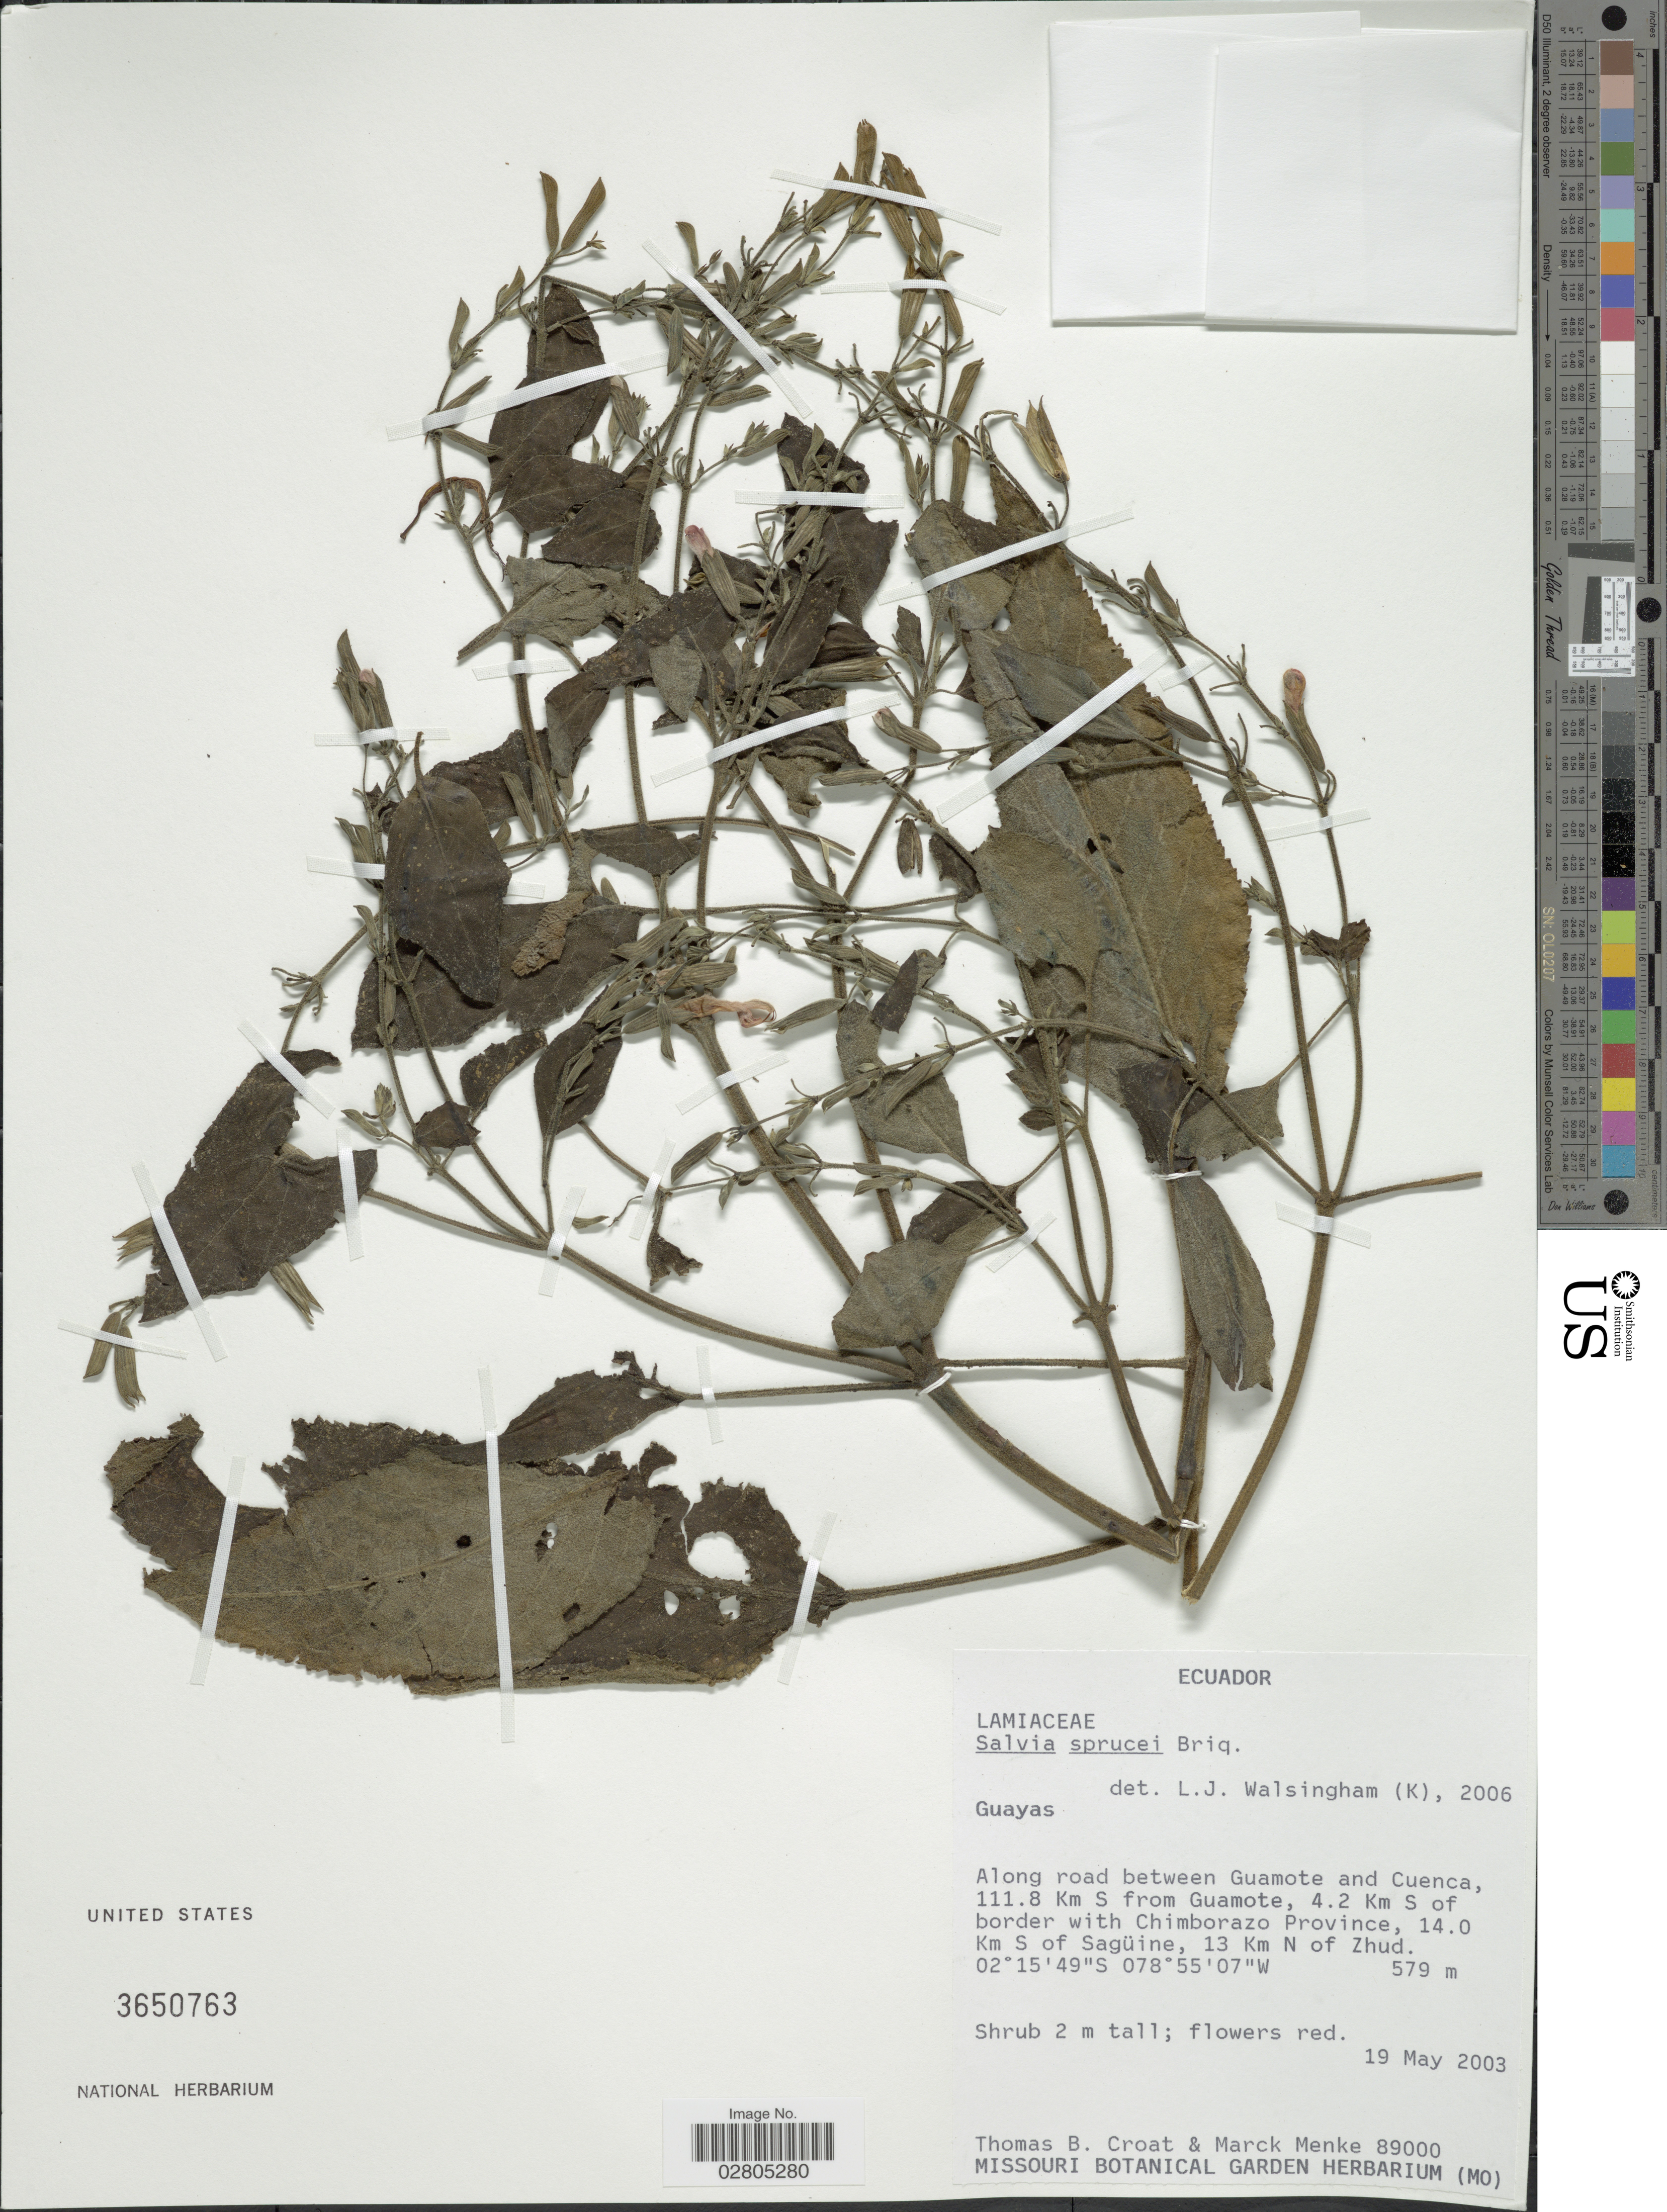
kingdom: Plantae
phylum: Tracheophyta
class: Magnoliopsida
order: Lamiales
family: Lamiaceae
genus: Salvia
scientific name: Salvia sprucei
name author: Briq.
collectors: T. B. Croat & M. Menke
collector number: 89000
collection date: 2003-05-19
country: Ecuador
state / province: Guayas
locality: Along road between Guamote and Cuenca, 111.8 Km S from Guamote, 4.2 Km S of border with Chimborazo Province, 14.0 Km S of Sagüine, 13 Km N of Zhud.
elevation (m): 579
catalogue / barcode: US 3650763